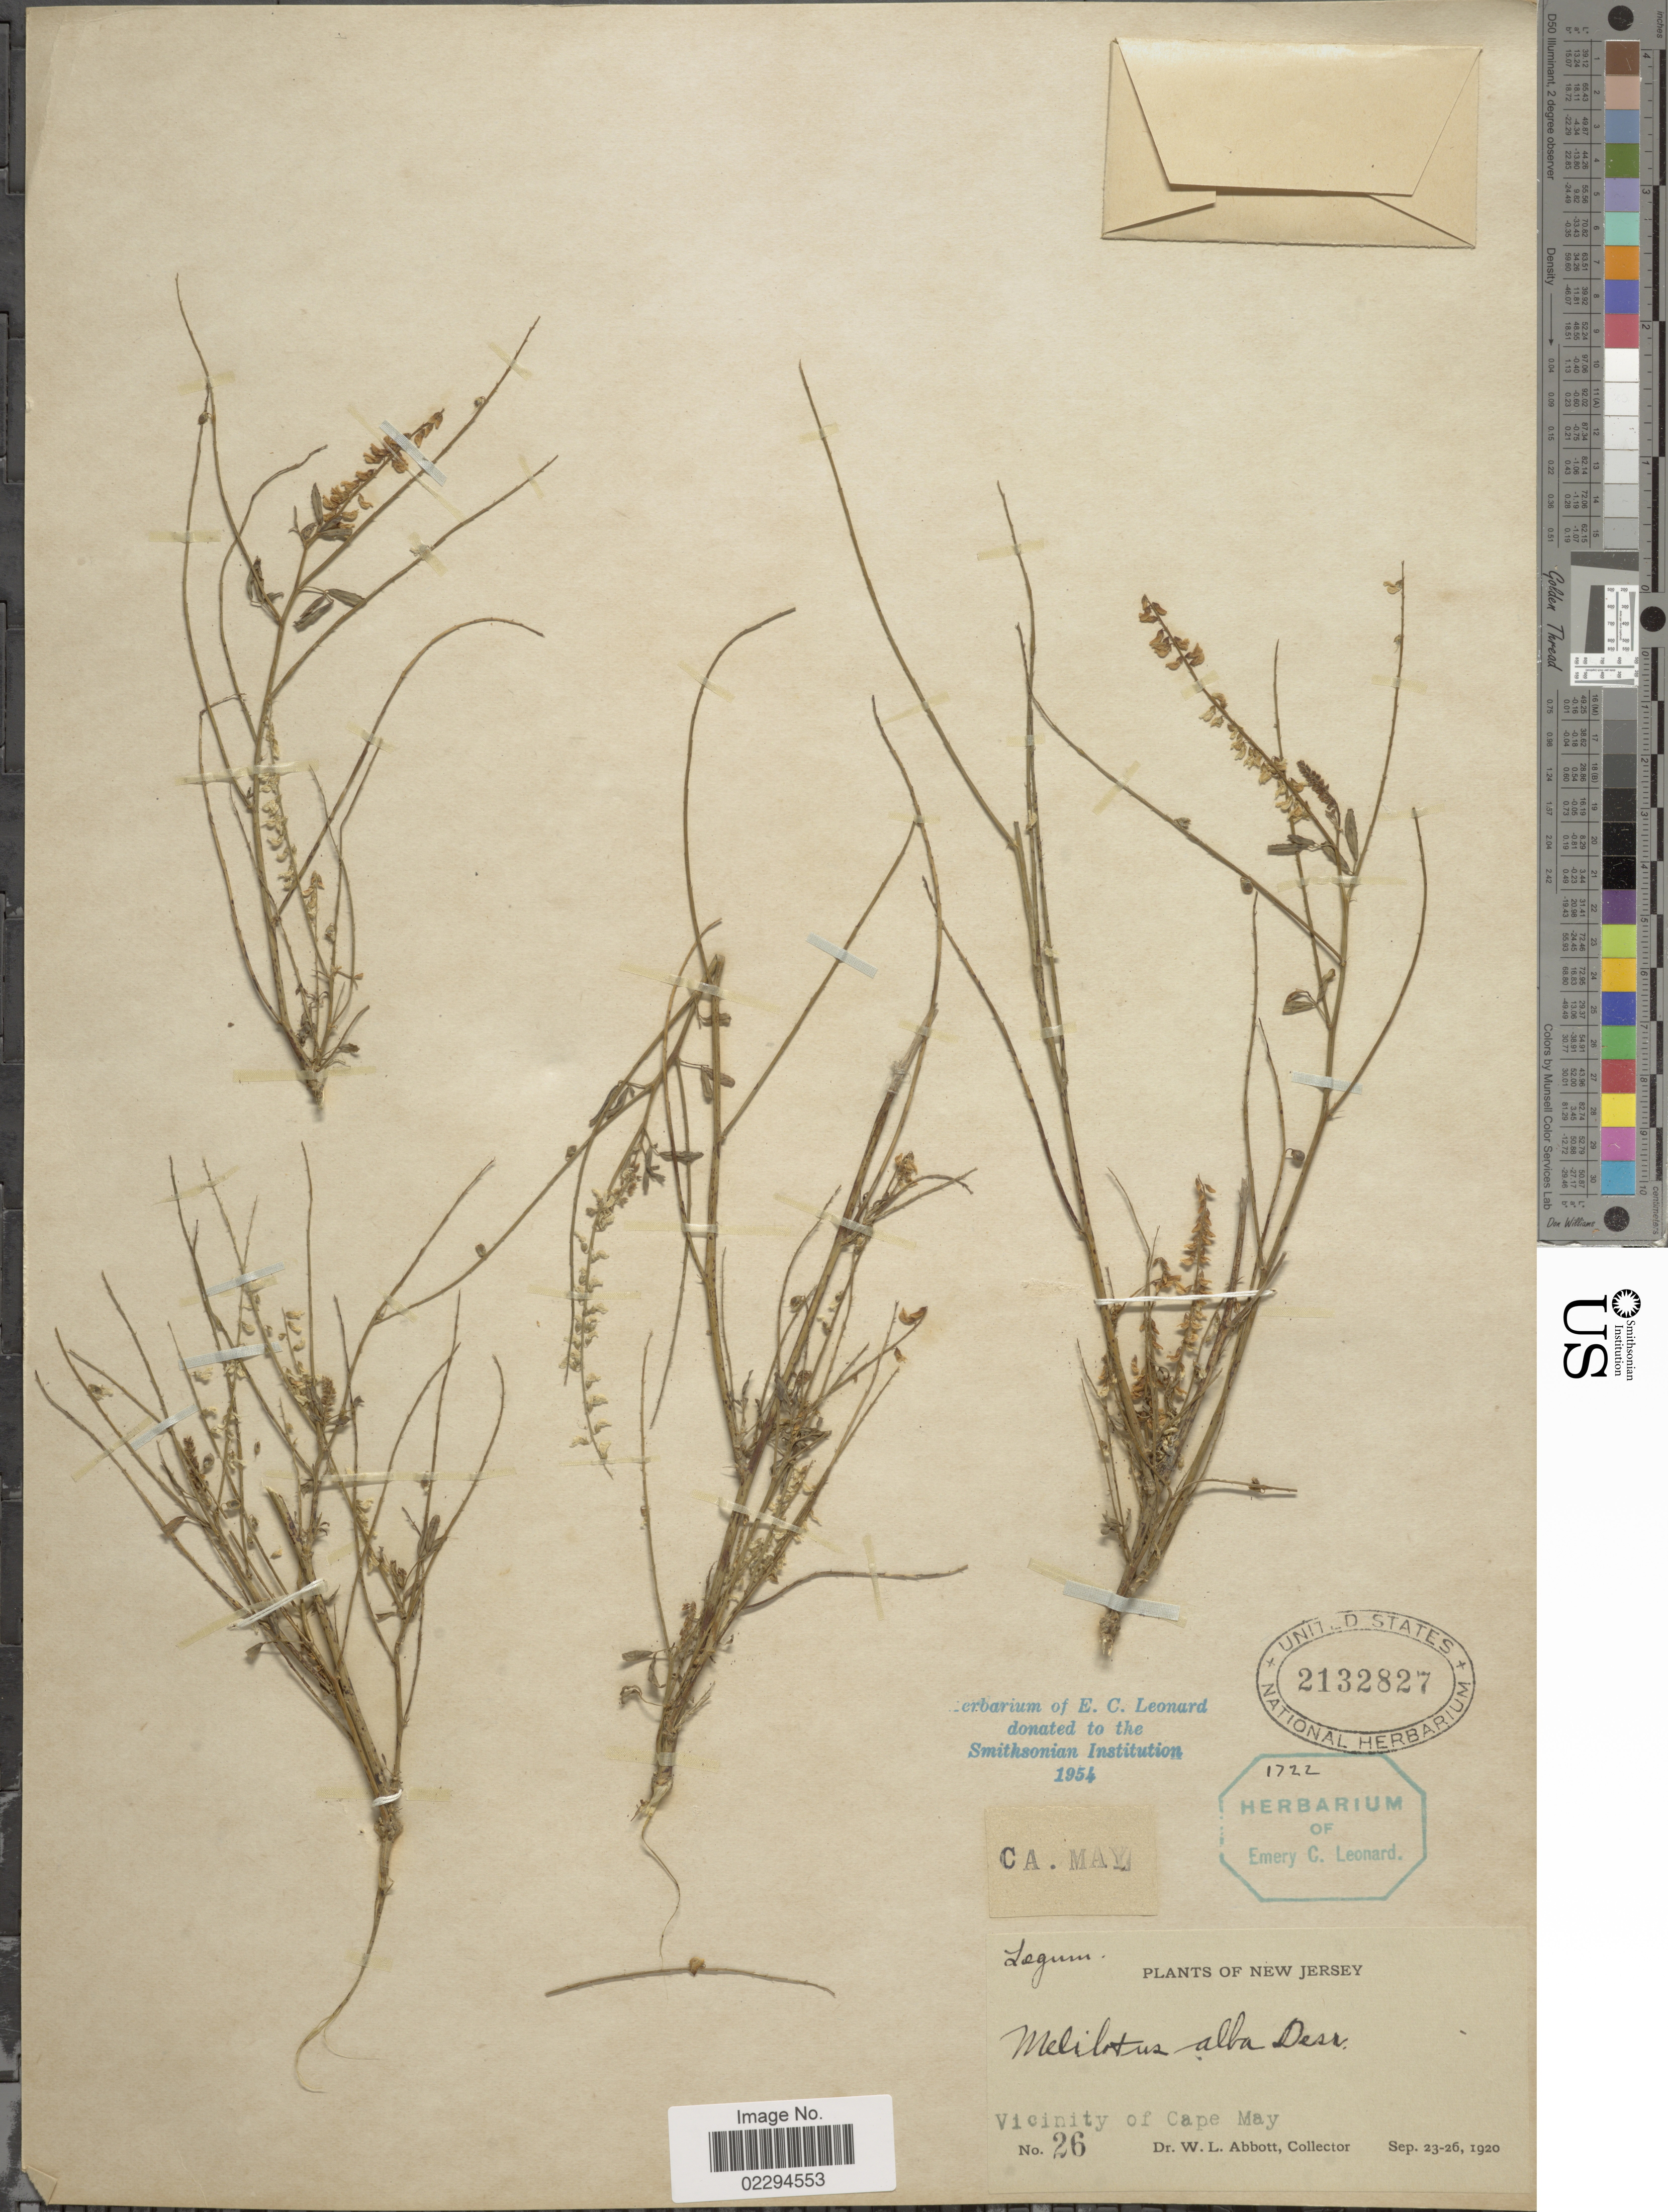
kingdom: Plantae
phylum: Tracheophyta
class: Magnoliopsida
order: Fabales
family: Fabaceae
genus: Melilotus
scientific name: Melilotus albus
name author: Medik.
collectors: W. L. Abbott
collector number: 26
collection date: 1920-09-23/1920-09-26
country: United States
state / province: New Jersey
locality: Vicinity of Cape May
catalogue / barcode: US 2132827